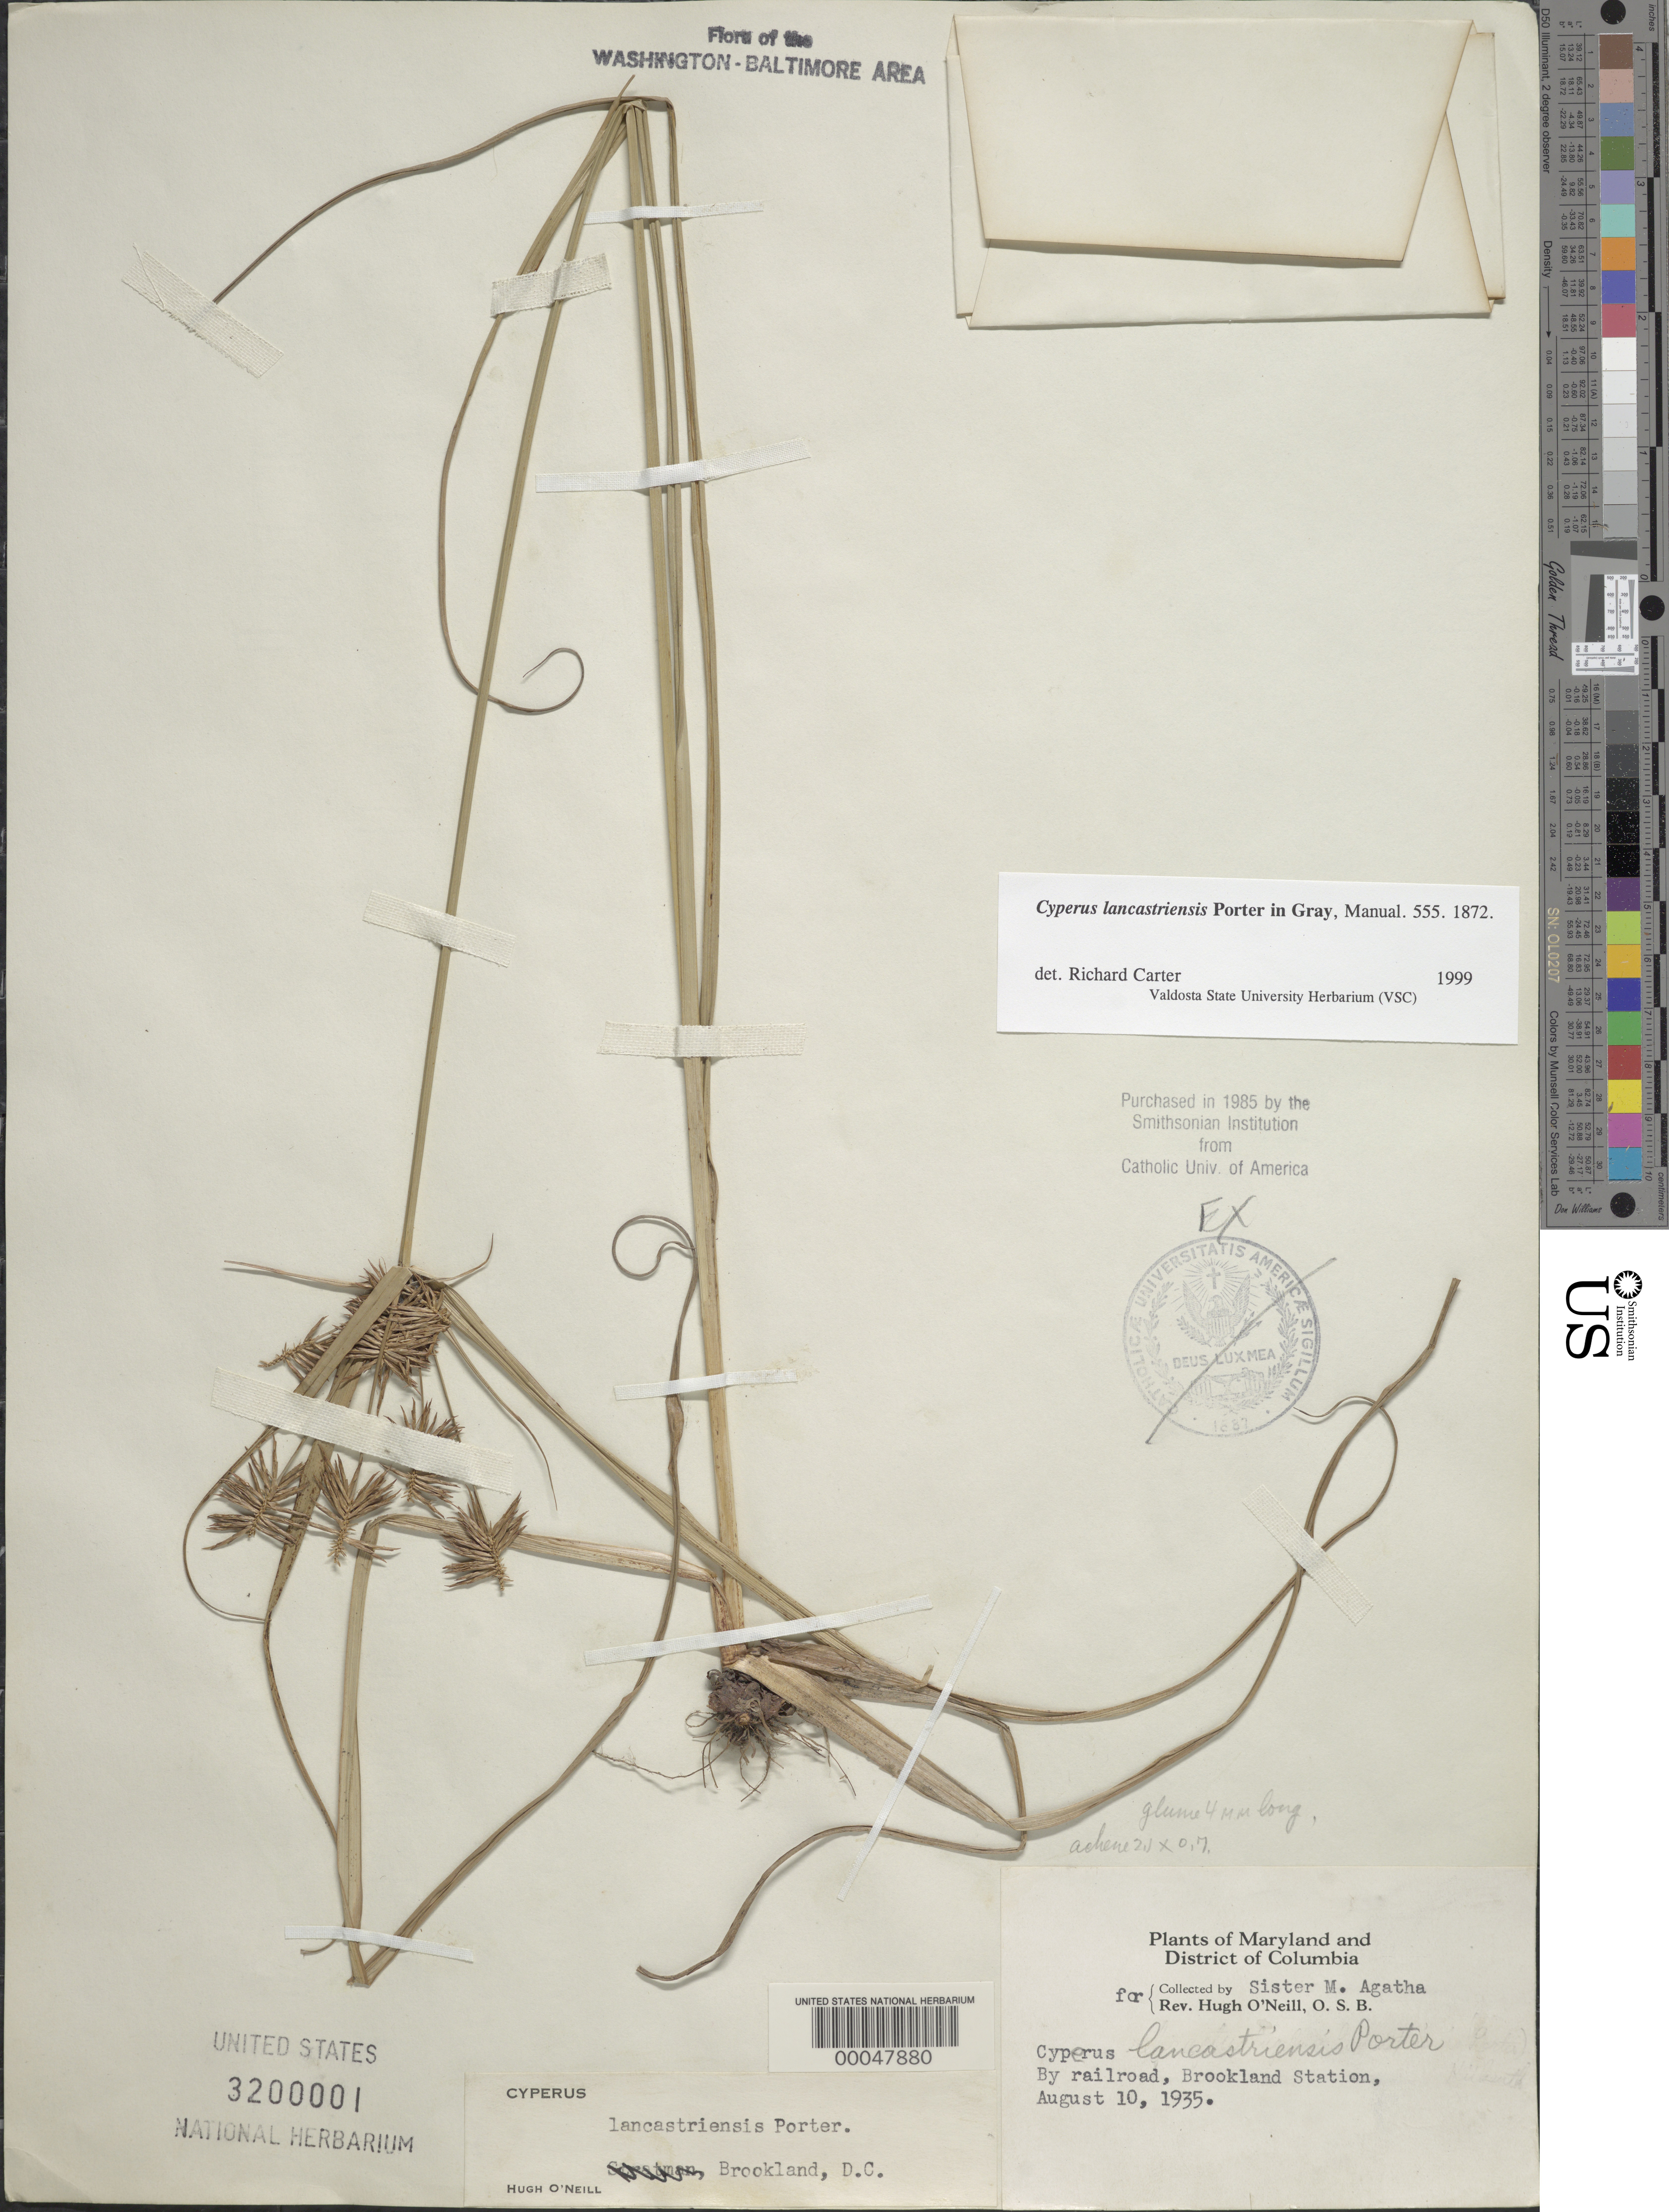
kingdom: Plantae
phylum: Tracheophyta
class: Liliopsida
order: Poales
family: Cyperaceae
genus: Cyperus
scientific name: Cyperus lancastriensis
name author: Porter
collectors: Sister Agatha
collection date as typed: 10 Aug 1935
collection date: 1935-08-10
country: United States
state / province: District of Columbia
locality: Brookland Station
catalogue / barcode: US 3200001